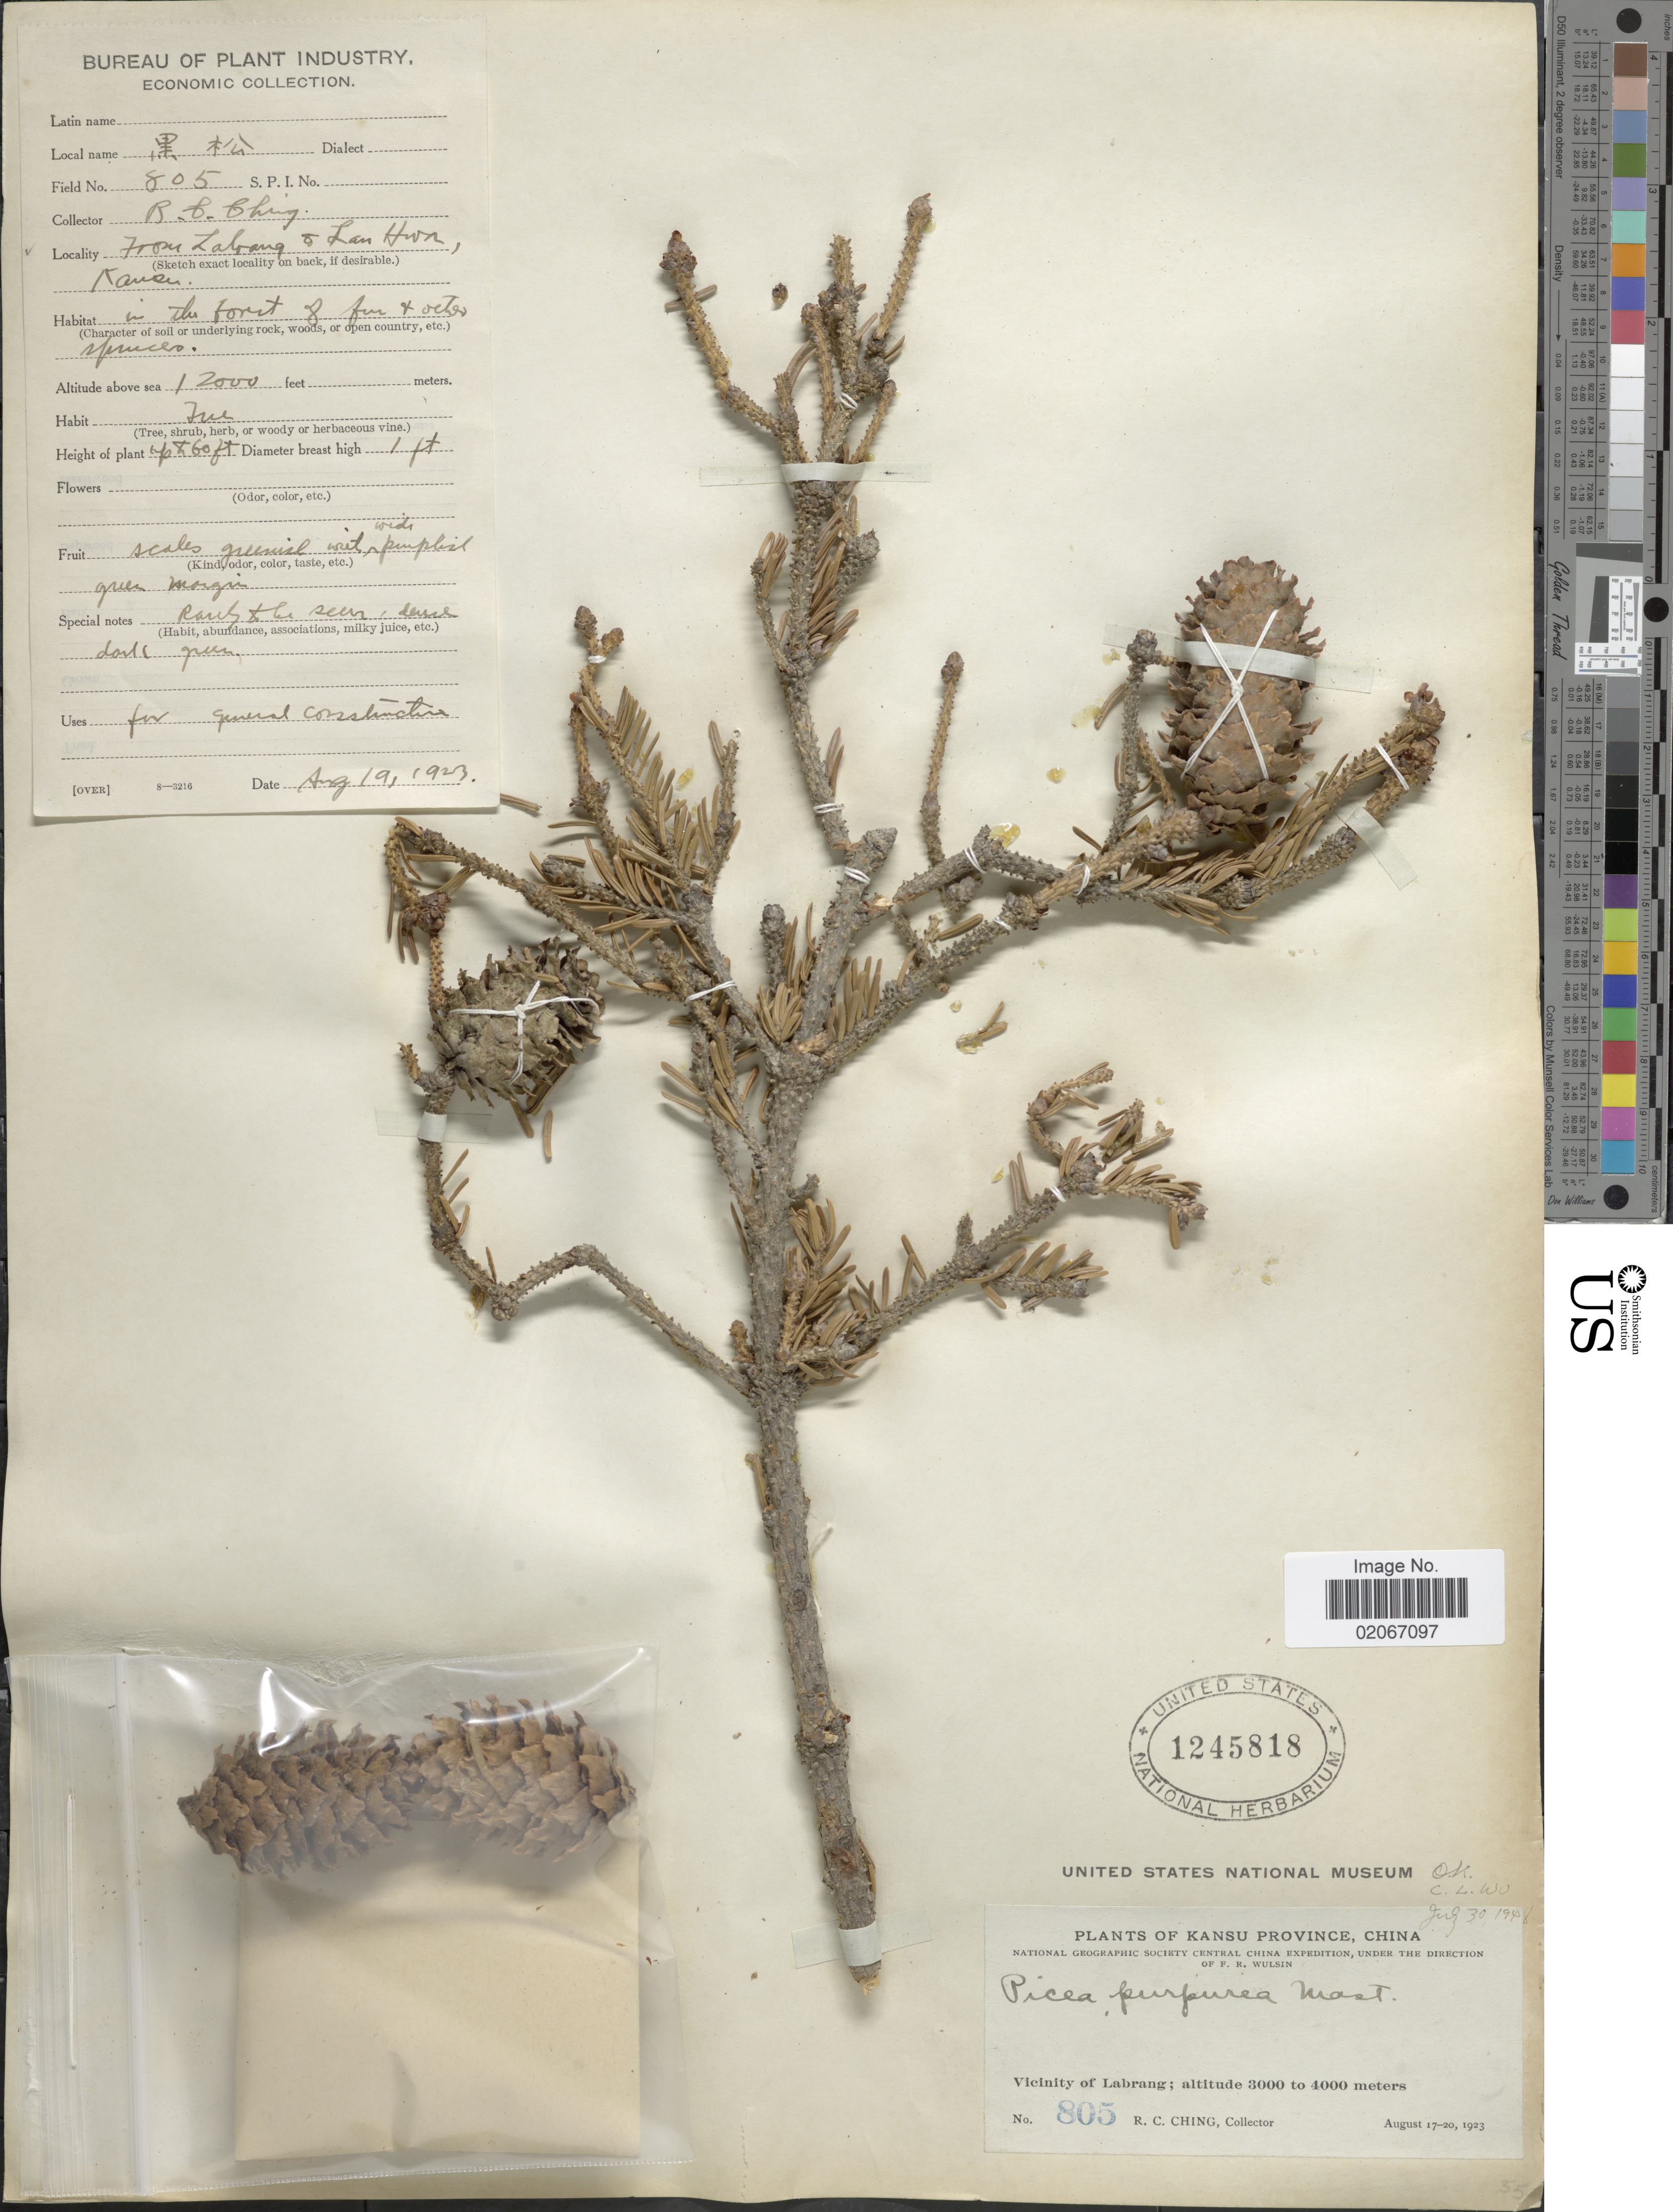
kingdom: Plantae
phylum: Tracheophyta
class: Pinopsida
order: Pinales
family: Pinaceae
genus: Picea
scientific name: Picea purpurea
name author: Mast.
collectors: R. C. Ching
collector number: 805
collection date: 1923-08-19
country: China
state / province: Gansu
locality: Kansu Province, Vicinity of Labrang, from Labrang to Lan Hwa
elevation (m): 3658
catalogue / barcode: US 1245818